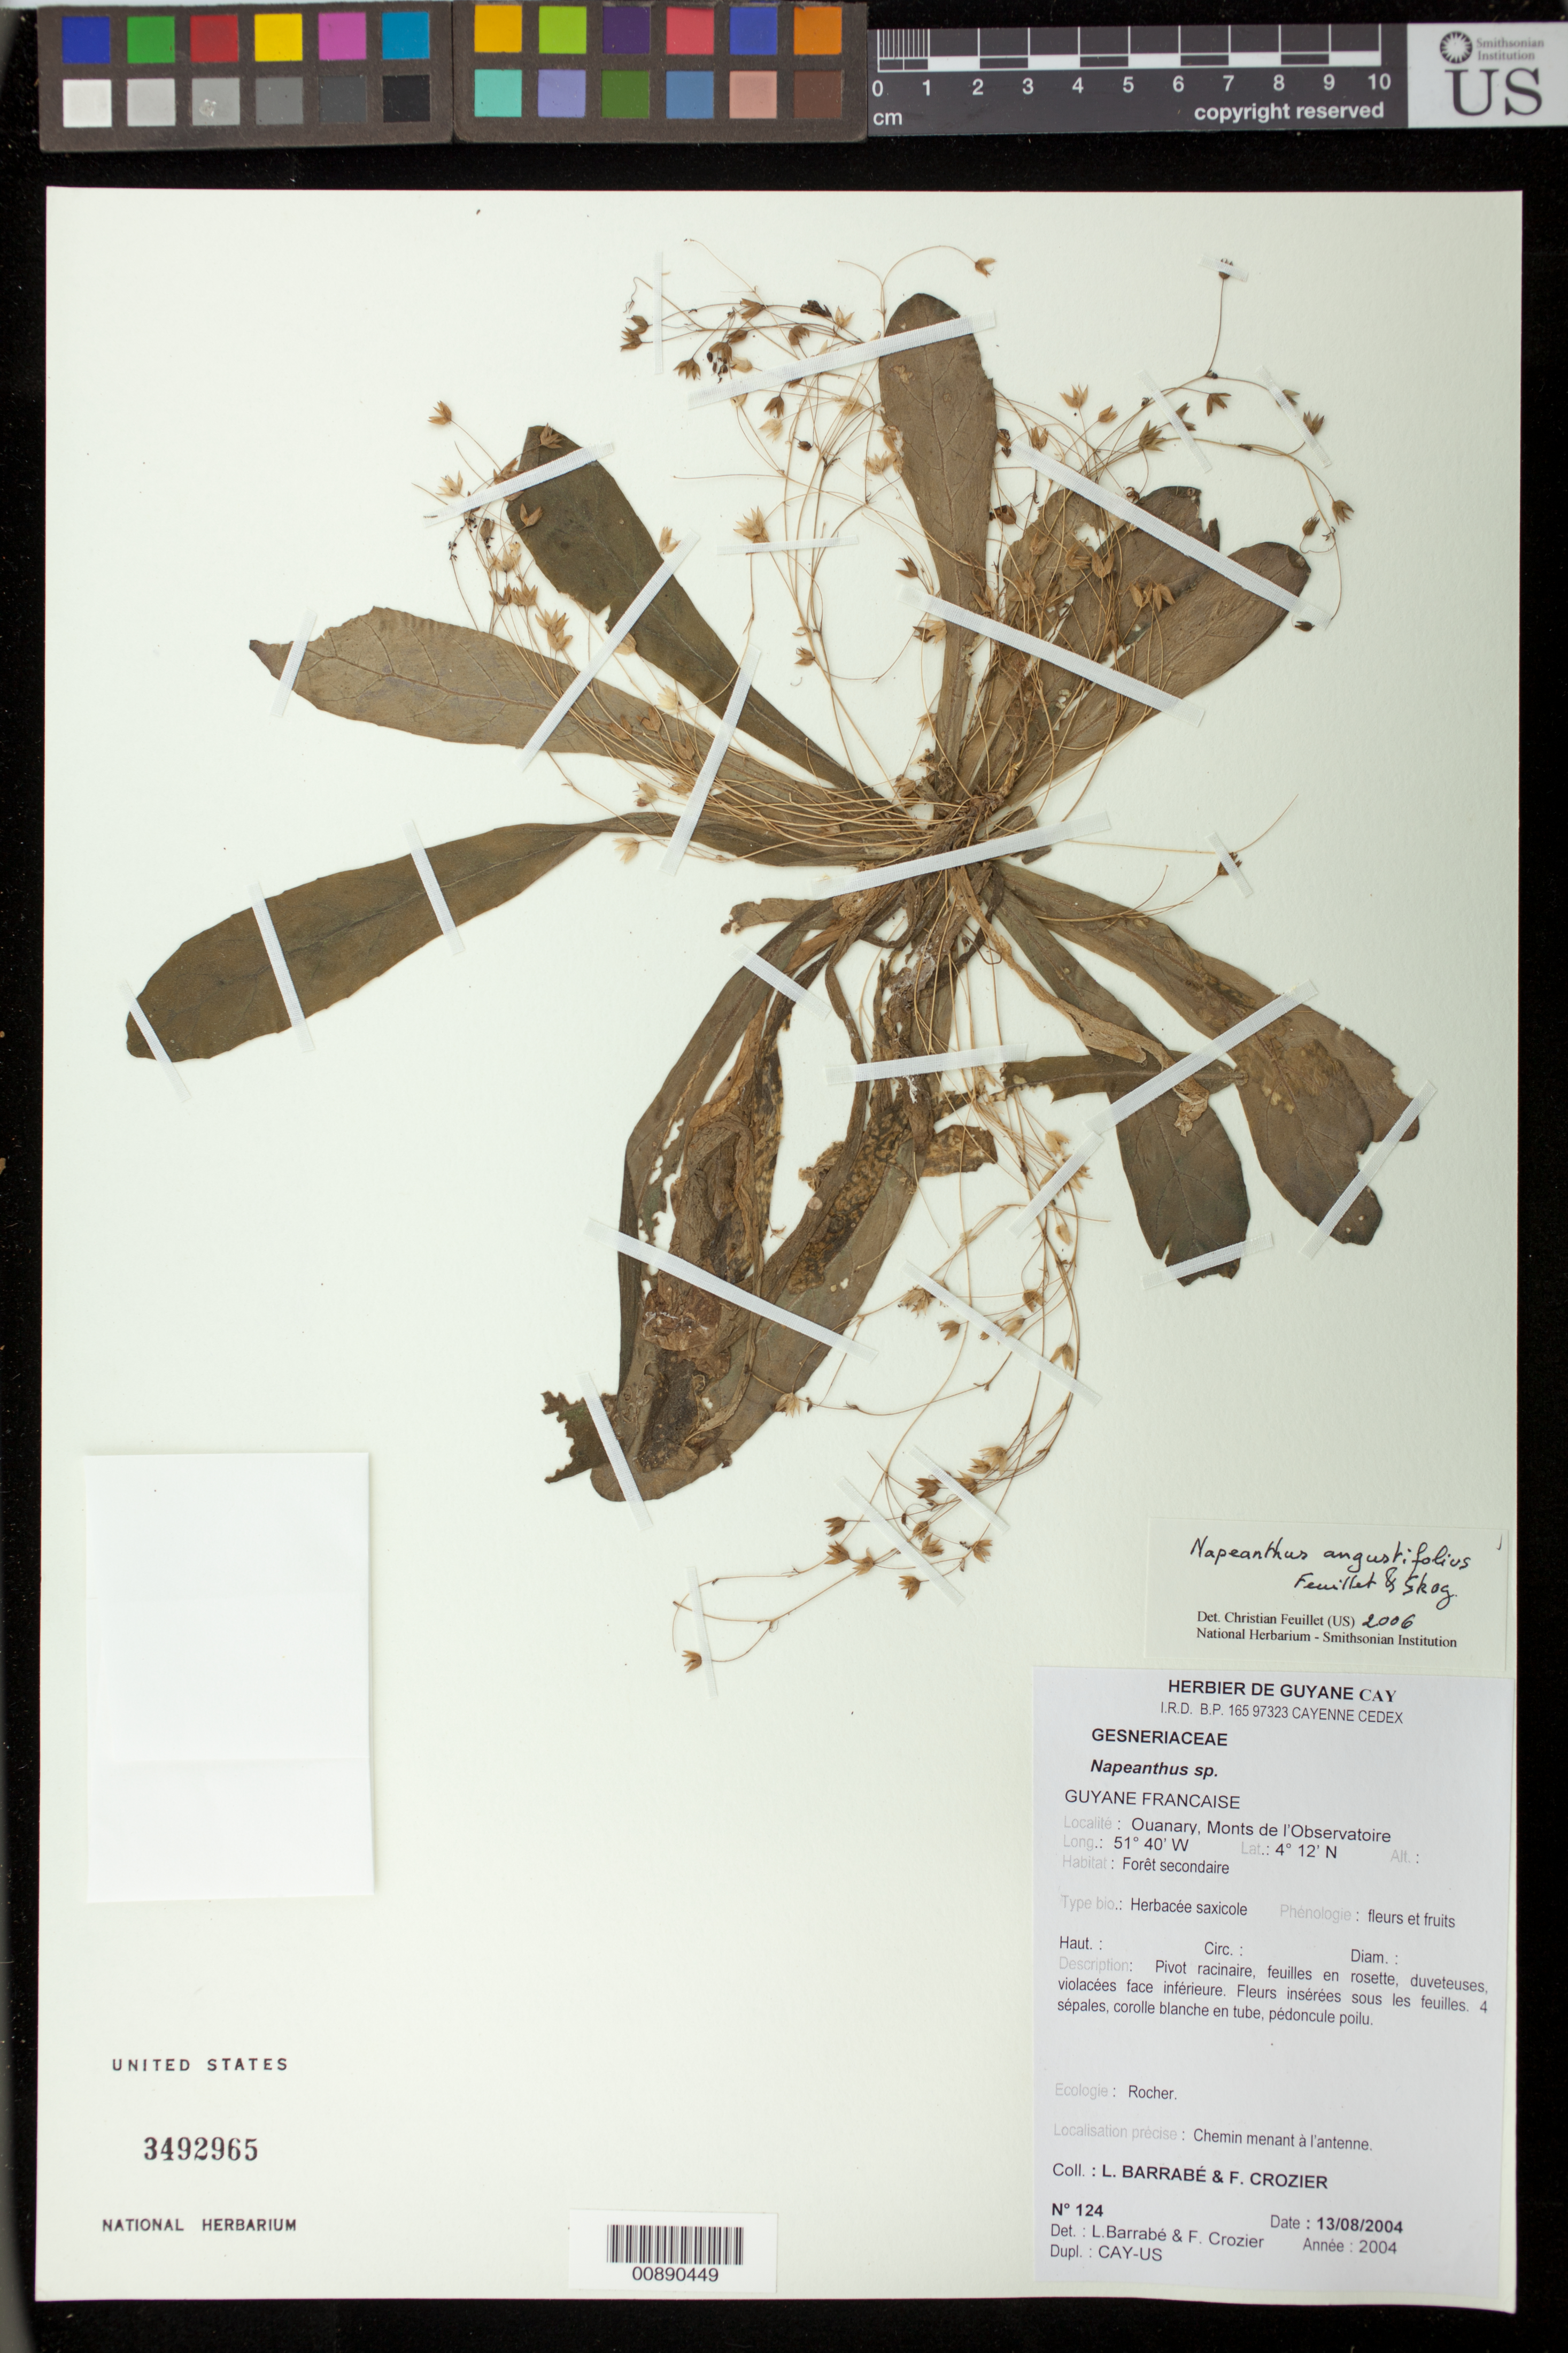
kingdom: Plantae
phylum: Tracheophyta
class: Magnoliopsida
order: Lamiales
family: Gesneriaceae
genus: Napeanthus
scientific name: Napeanthus angustifolius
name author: Feuillet & L.E. Skog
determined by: Feuillet, C.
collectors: L. Barrabé & F. Crozier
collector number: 124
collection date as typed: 13 Aug 2004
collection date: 2004-08-13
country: French Guiana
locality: Ounary, Monts de l'Observatoire, chemin menant à l'antenne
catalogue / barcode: US 3492965